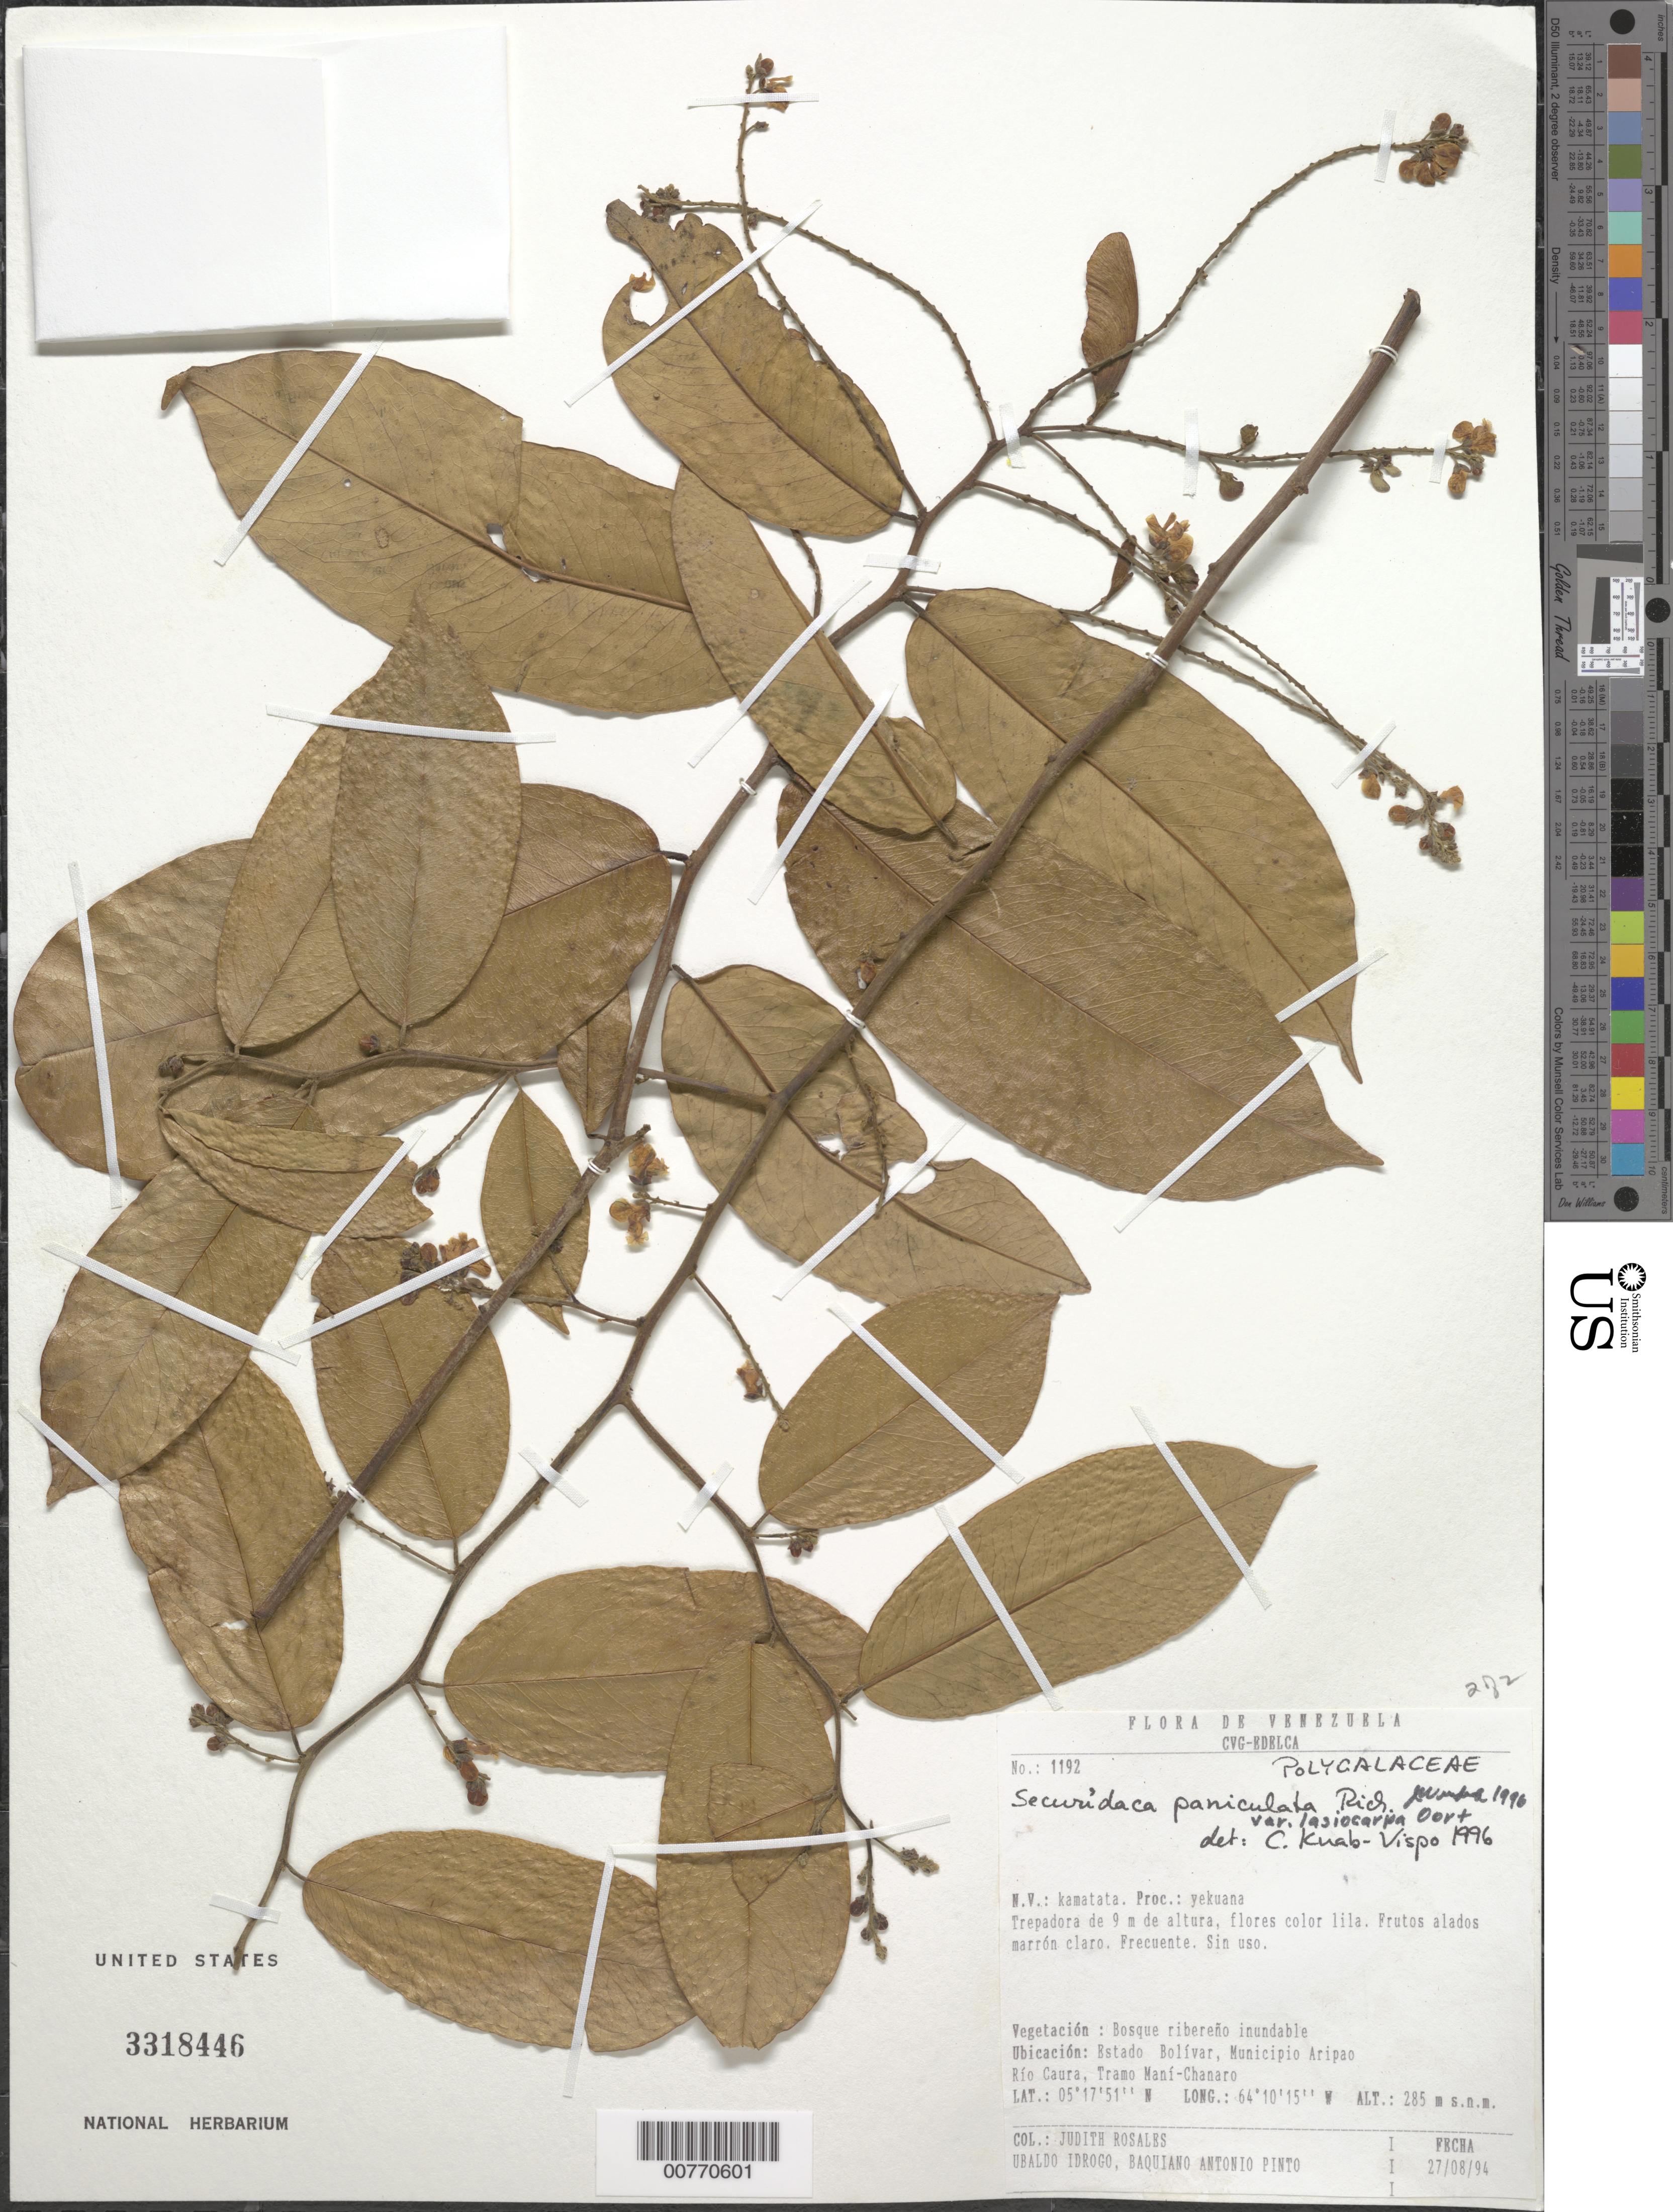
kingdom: Plantae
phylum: Tracheophyta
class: Magnoliopsida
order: Fabales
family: Polygalaceae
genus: Securidaca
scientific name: Securidaca paniculata var. lasiocarpa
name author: Oort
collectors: J. Rosales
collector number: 1192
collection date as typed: Transcribed d/m/y: 27/8/94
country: Venezuela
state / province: Bolivar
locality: Municipio Aripao Rio Caura, Tramo Maní-Chanaro.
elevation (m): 285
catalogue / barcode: US 3318446